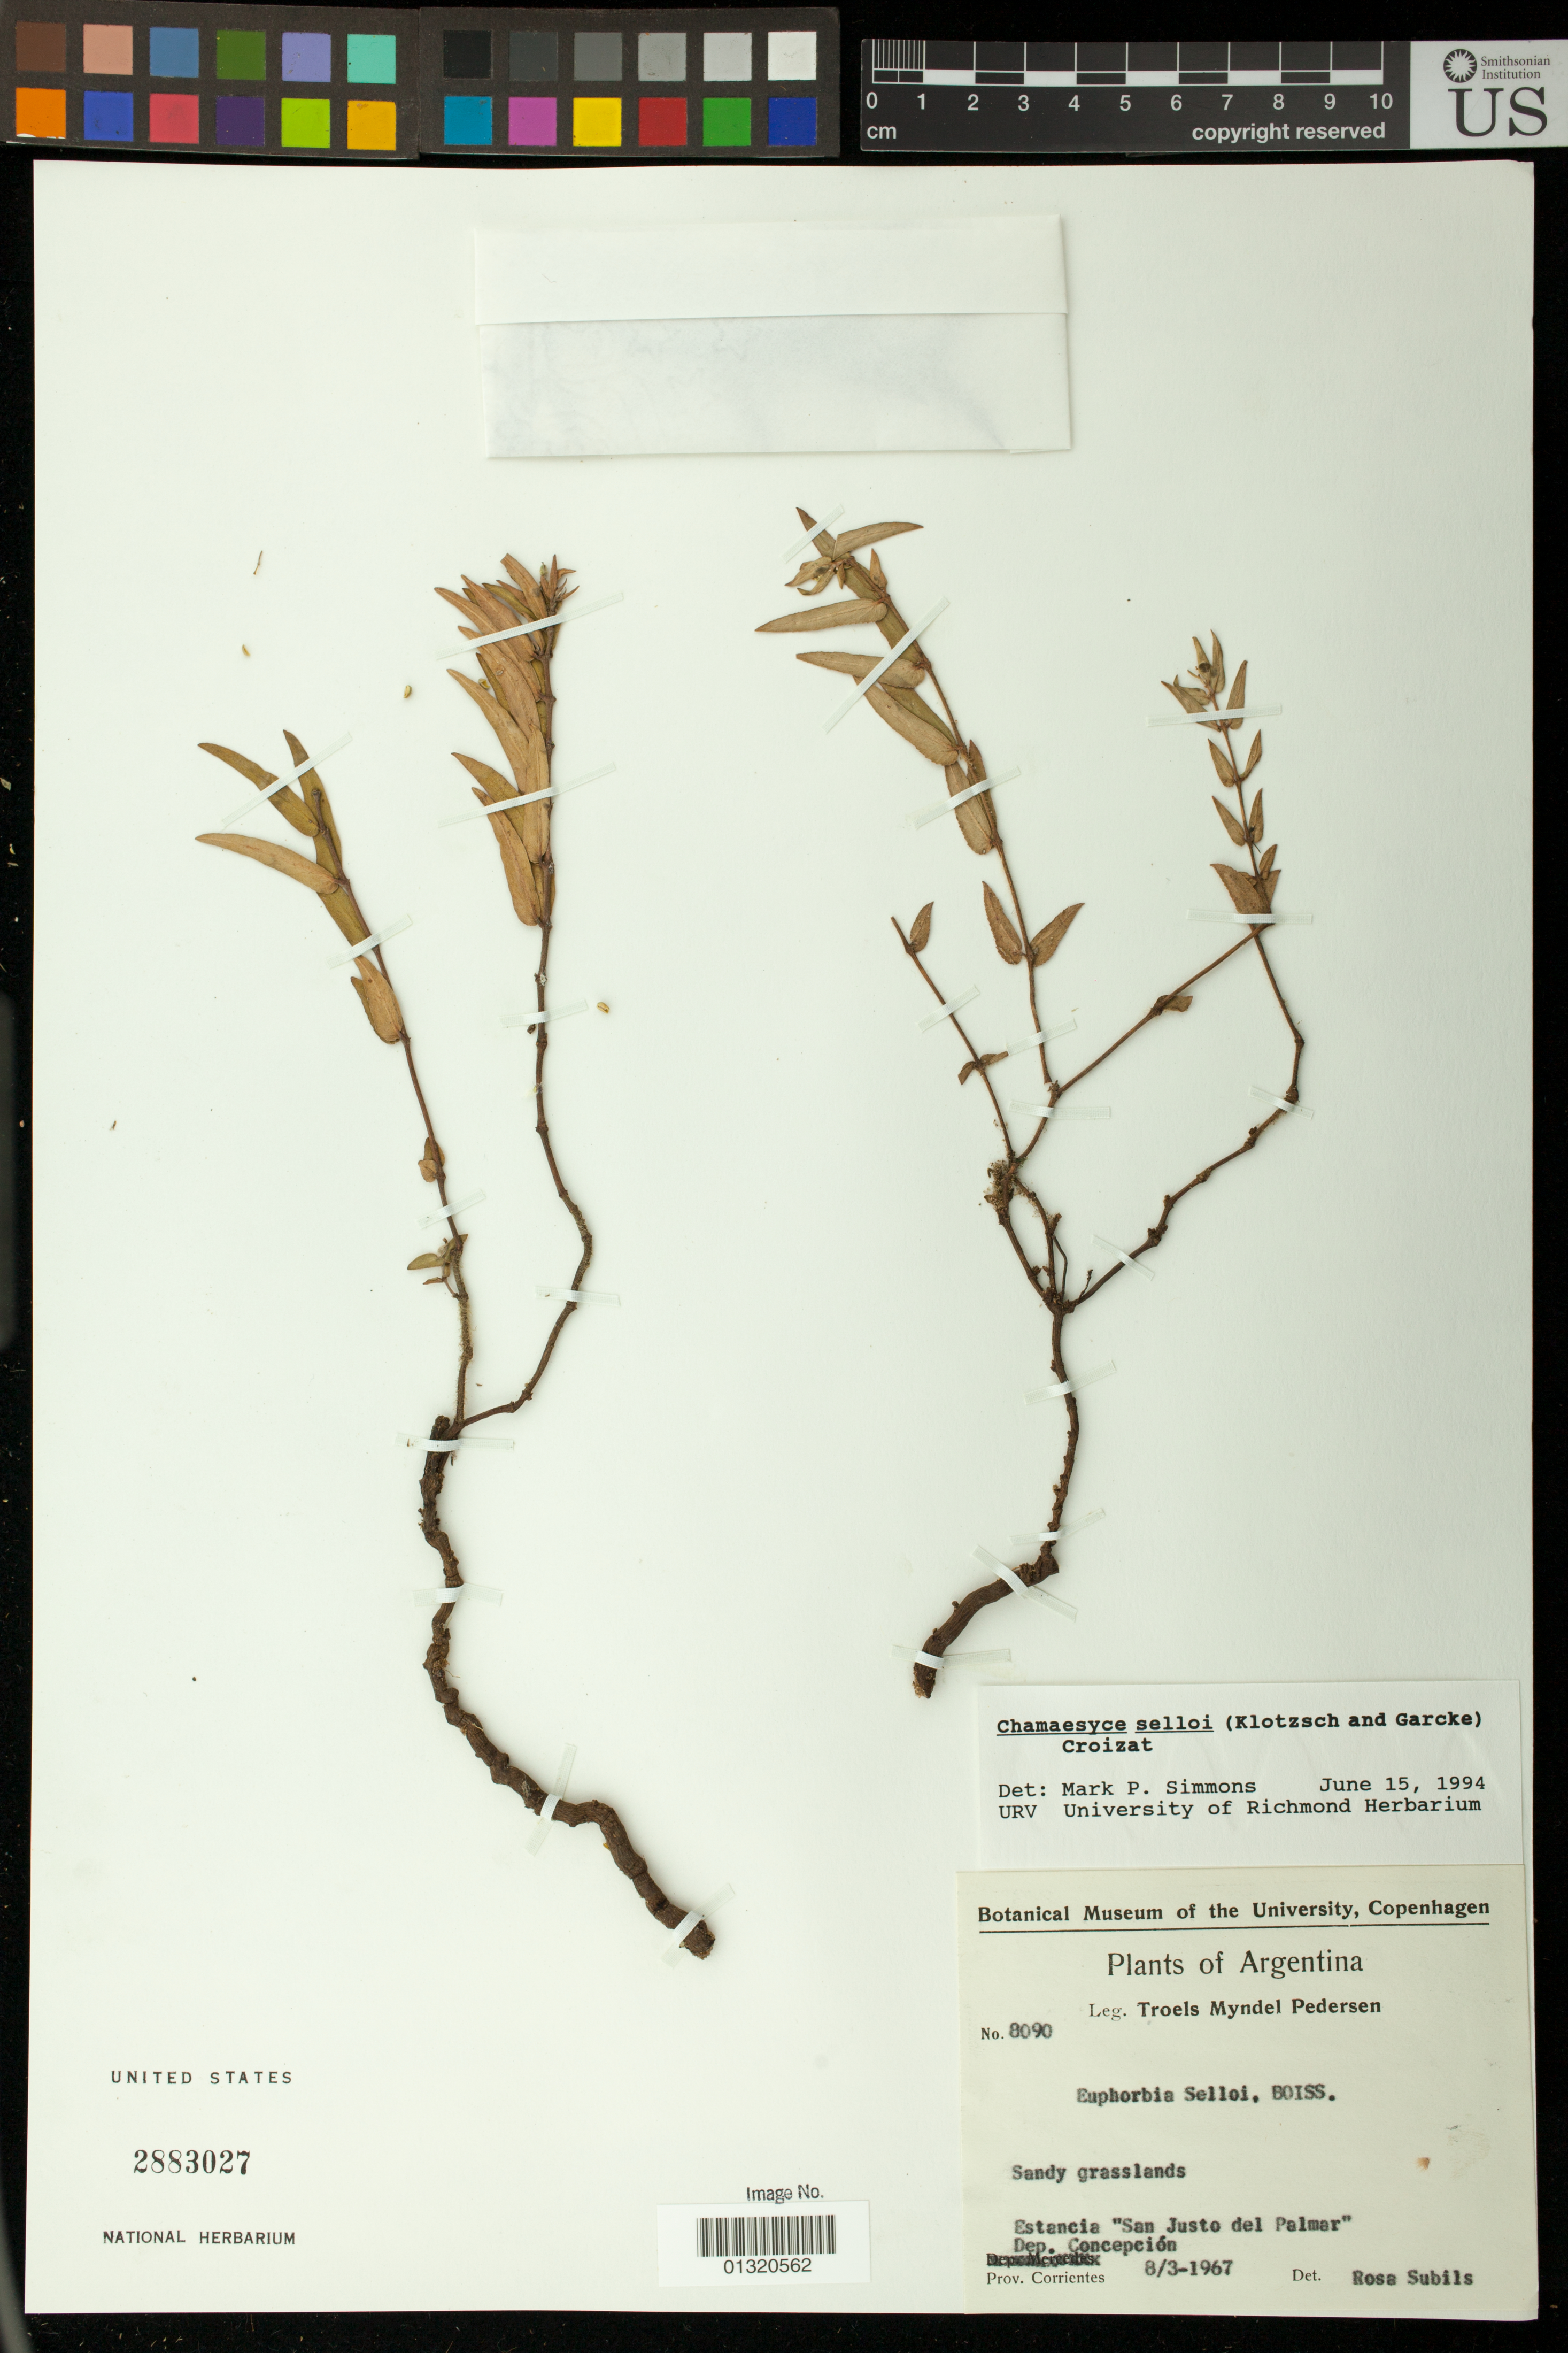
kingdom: Plantae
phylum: Tracheophyta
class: Magnoliopsida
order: Malpighiales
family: Euphorbiaceae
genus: Euphorbia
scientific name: Euphorbia selloi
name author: (Klotzsch & Garcke) Boiss.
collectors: T. M. Pedersen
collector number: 8090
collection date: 1967-03-08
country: Argentina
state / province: Corrientes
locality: Estancia "San Justo del Palmer"; Dep. Concepcion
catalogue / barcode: US 2883027